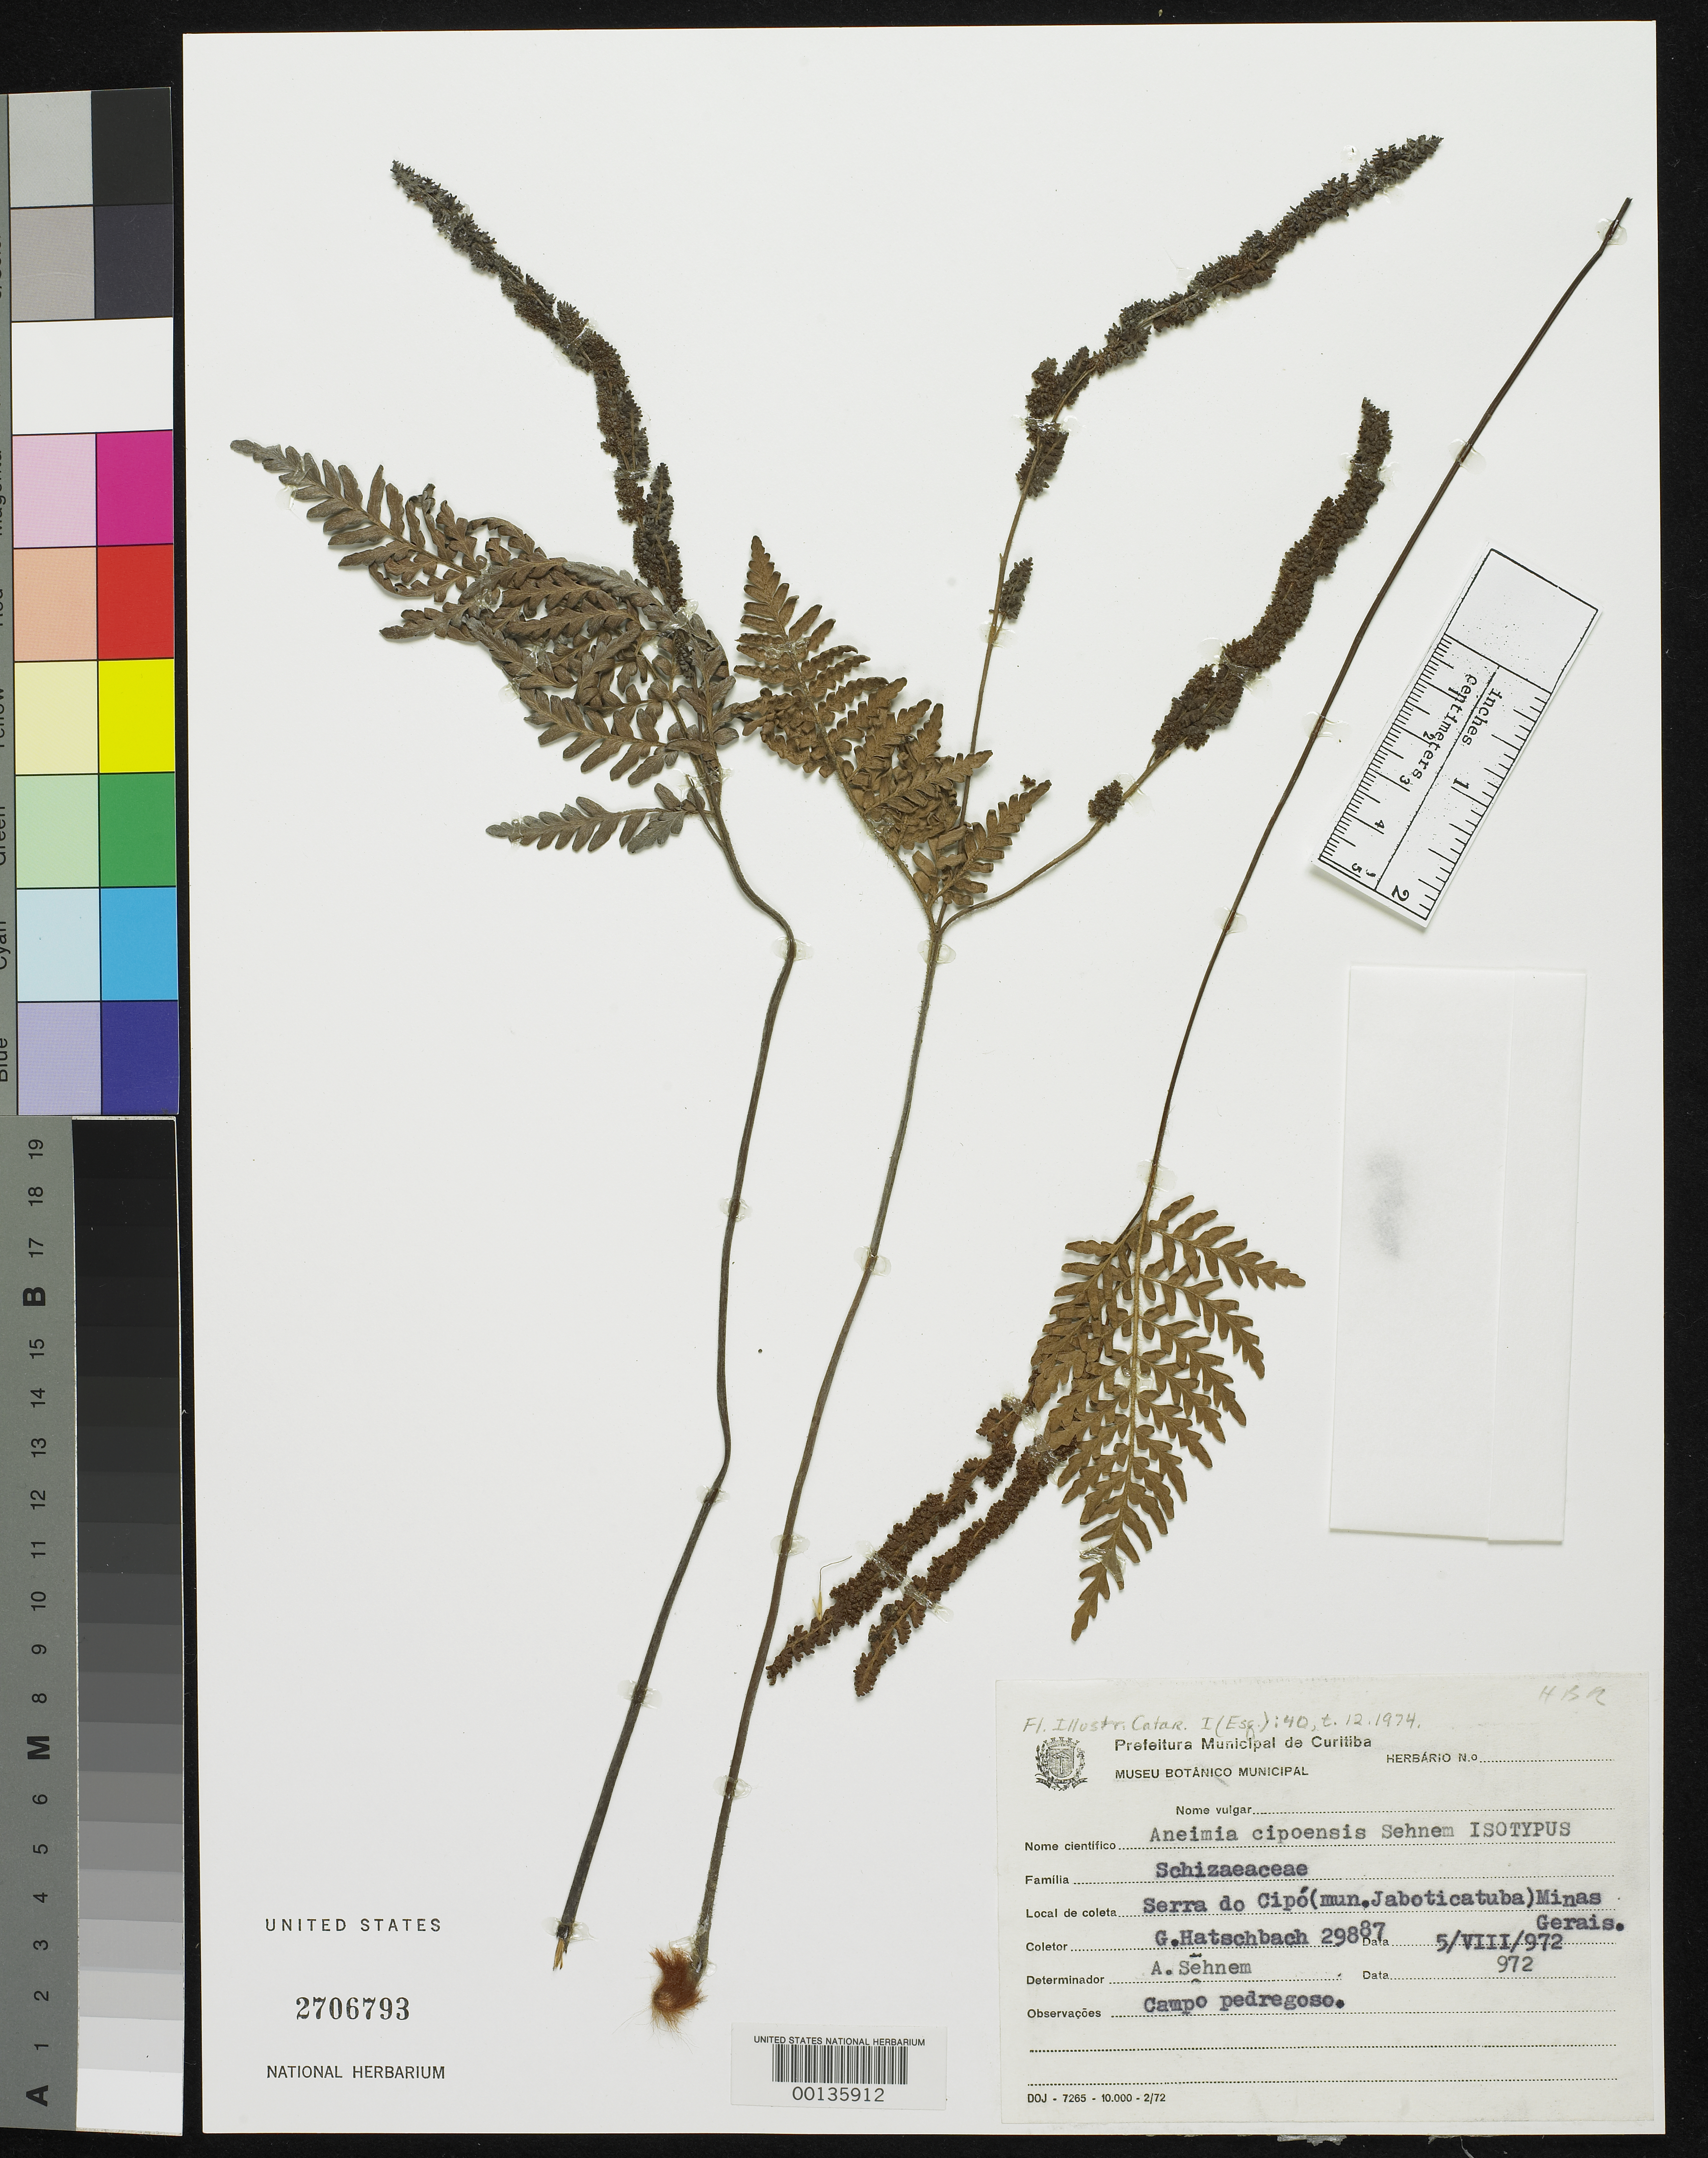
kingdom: Plantae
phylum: Tracheophyta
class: Polypodiopsida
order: Schizaeales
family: Anemiaceae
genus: Anemia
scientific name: Anemia cipoensis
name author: Sehnem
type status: Isotype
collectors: G. Hatschbach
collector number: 29887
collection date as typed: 05 Aug 1972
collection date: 1972-08-05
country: Brazil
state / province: Minas Gerais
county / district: Jaboticatubas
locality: Serra do Cipo, Campo Pedregoso.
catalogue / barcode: US 2706793